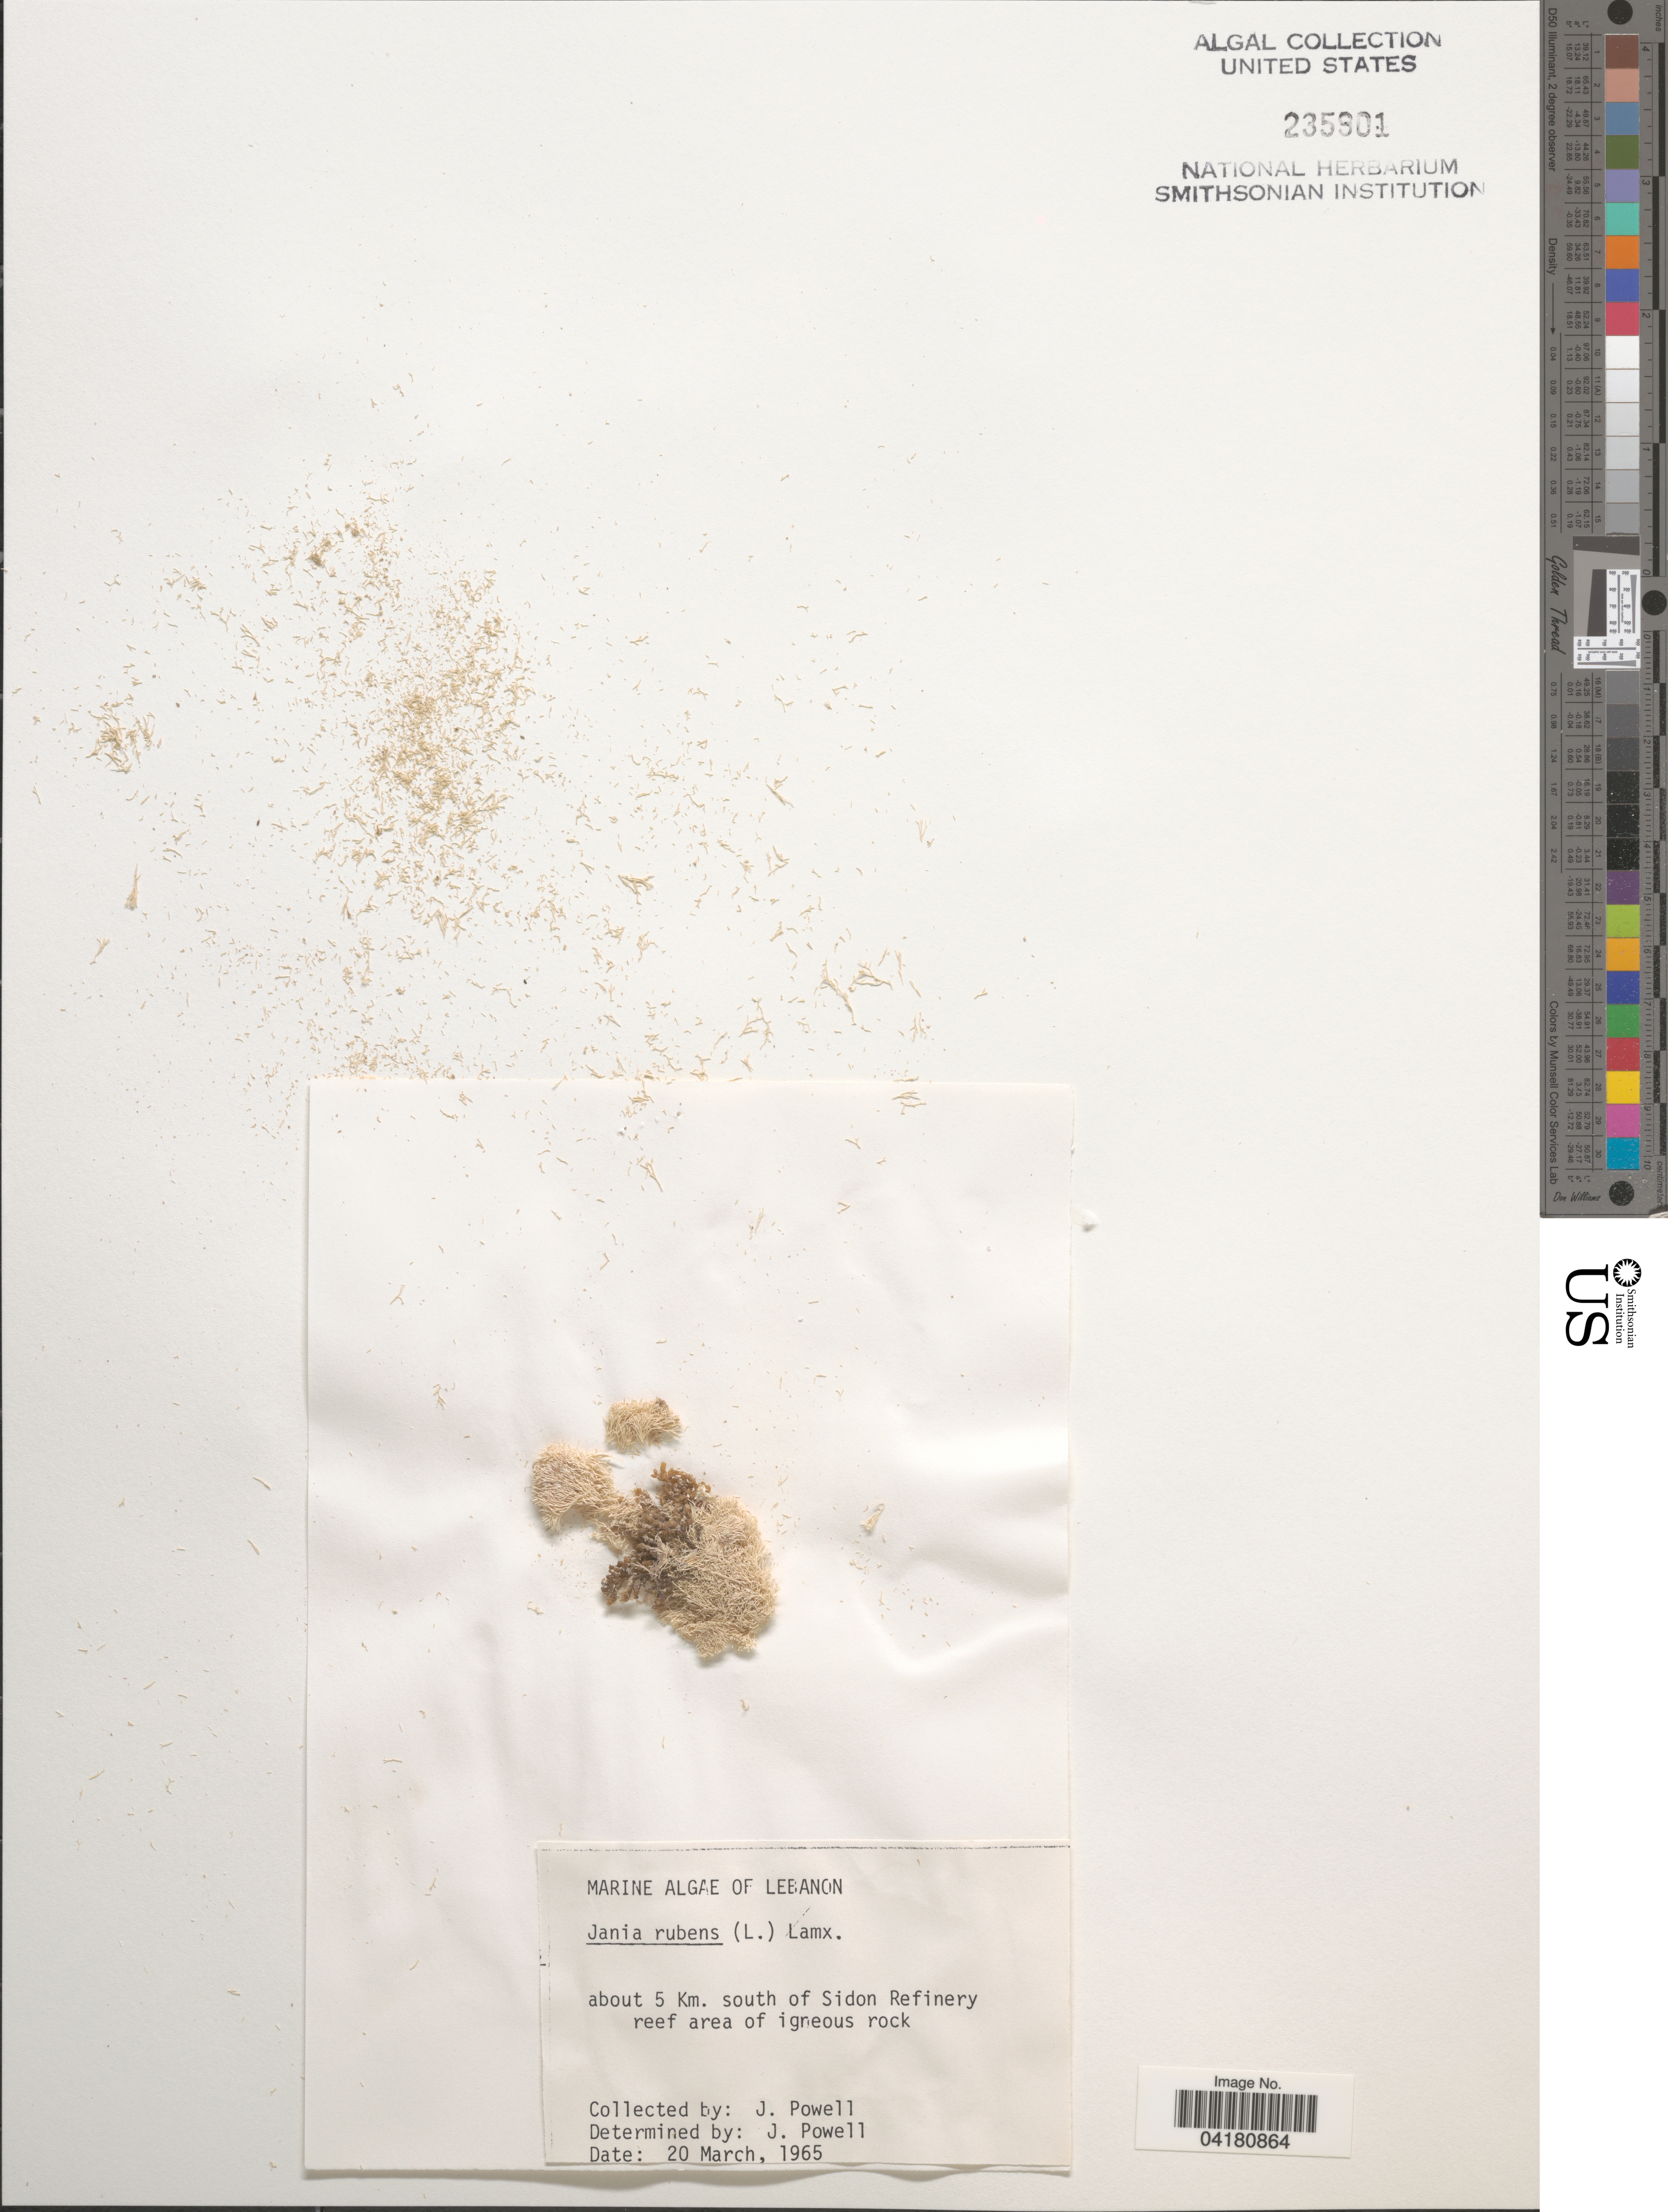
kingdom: Plantae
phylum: Rhodophyta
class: Florideophyceae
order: Corallinales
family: Corallinaceae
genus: Jania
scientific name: Jania rubens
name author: (L.) J.V.Lamouroux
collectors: J. Powell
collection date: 1965-03-20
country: Lebanon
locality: About 5 Km. south of Sidon Refinery reef area of igneous rock.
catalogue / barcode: US 235901